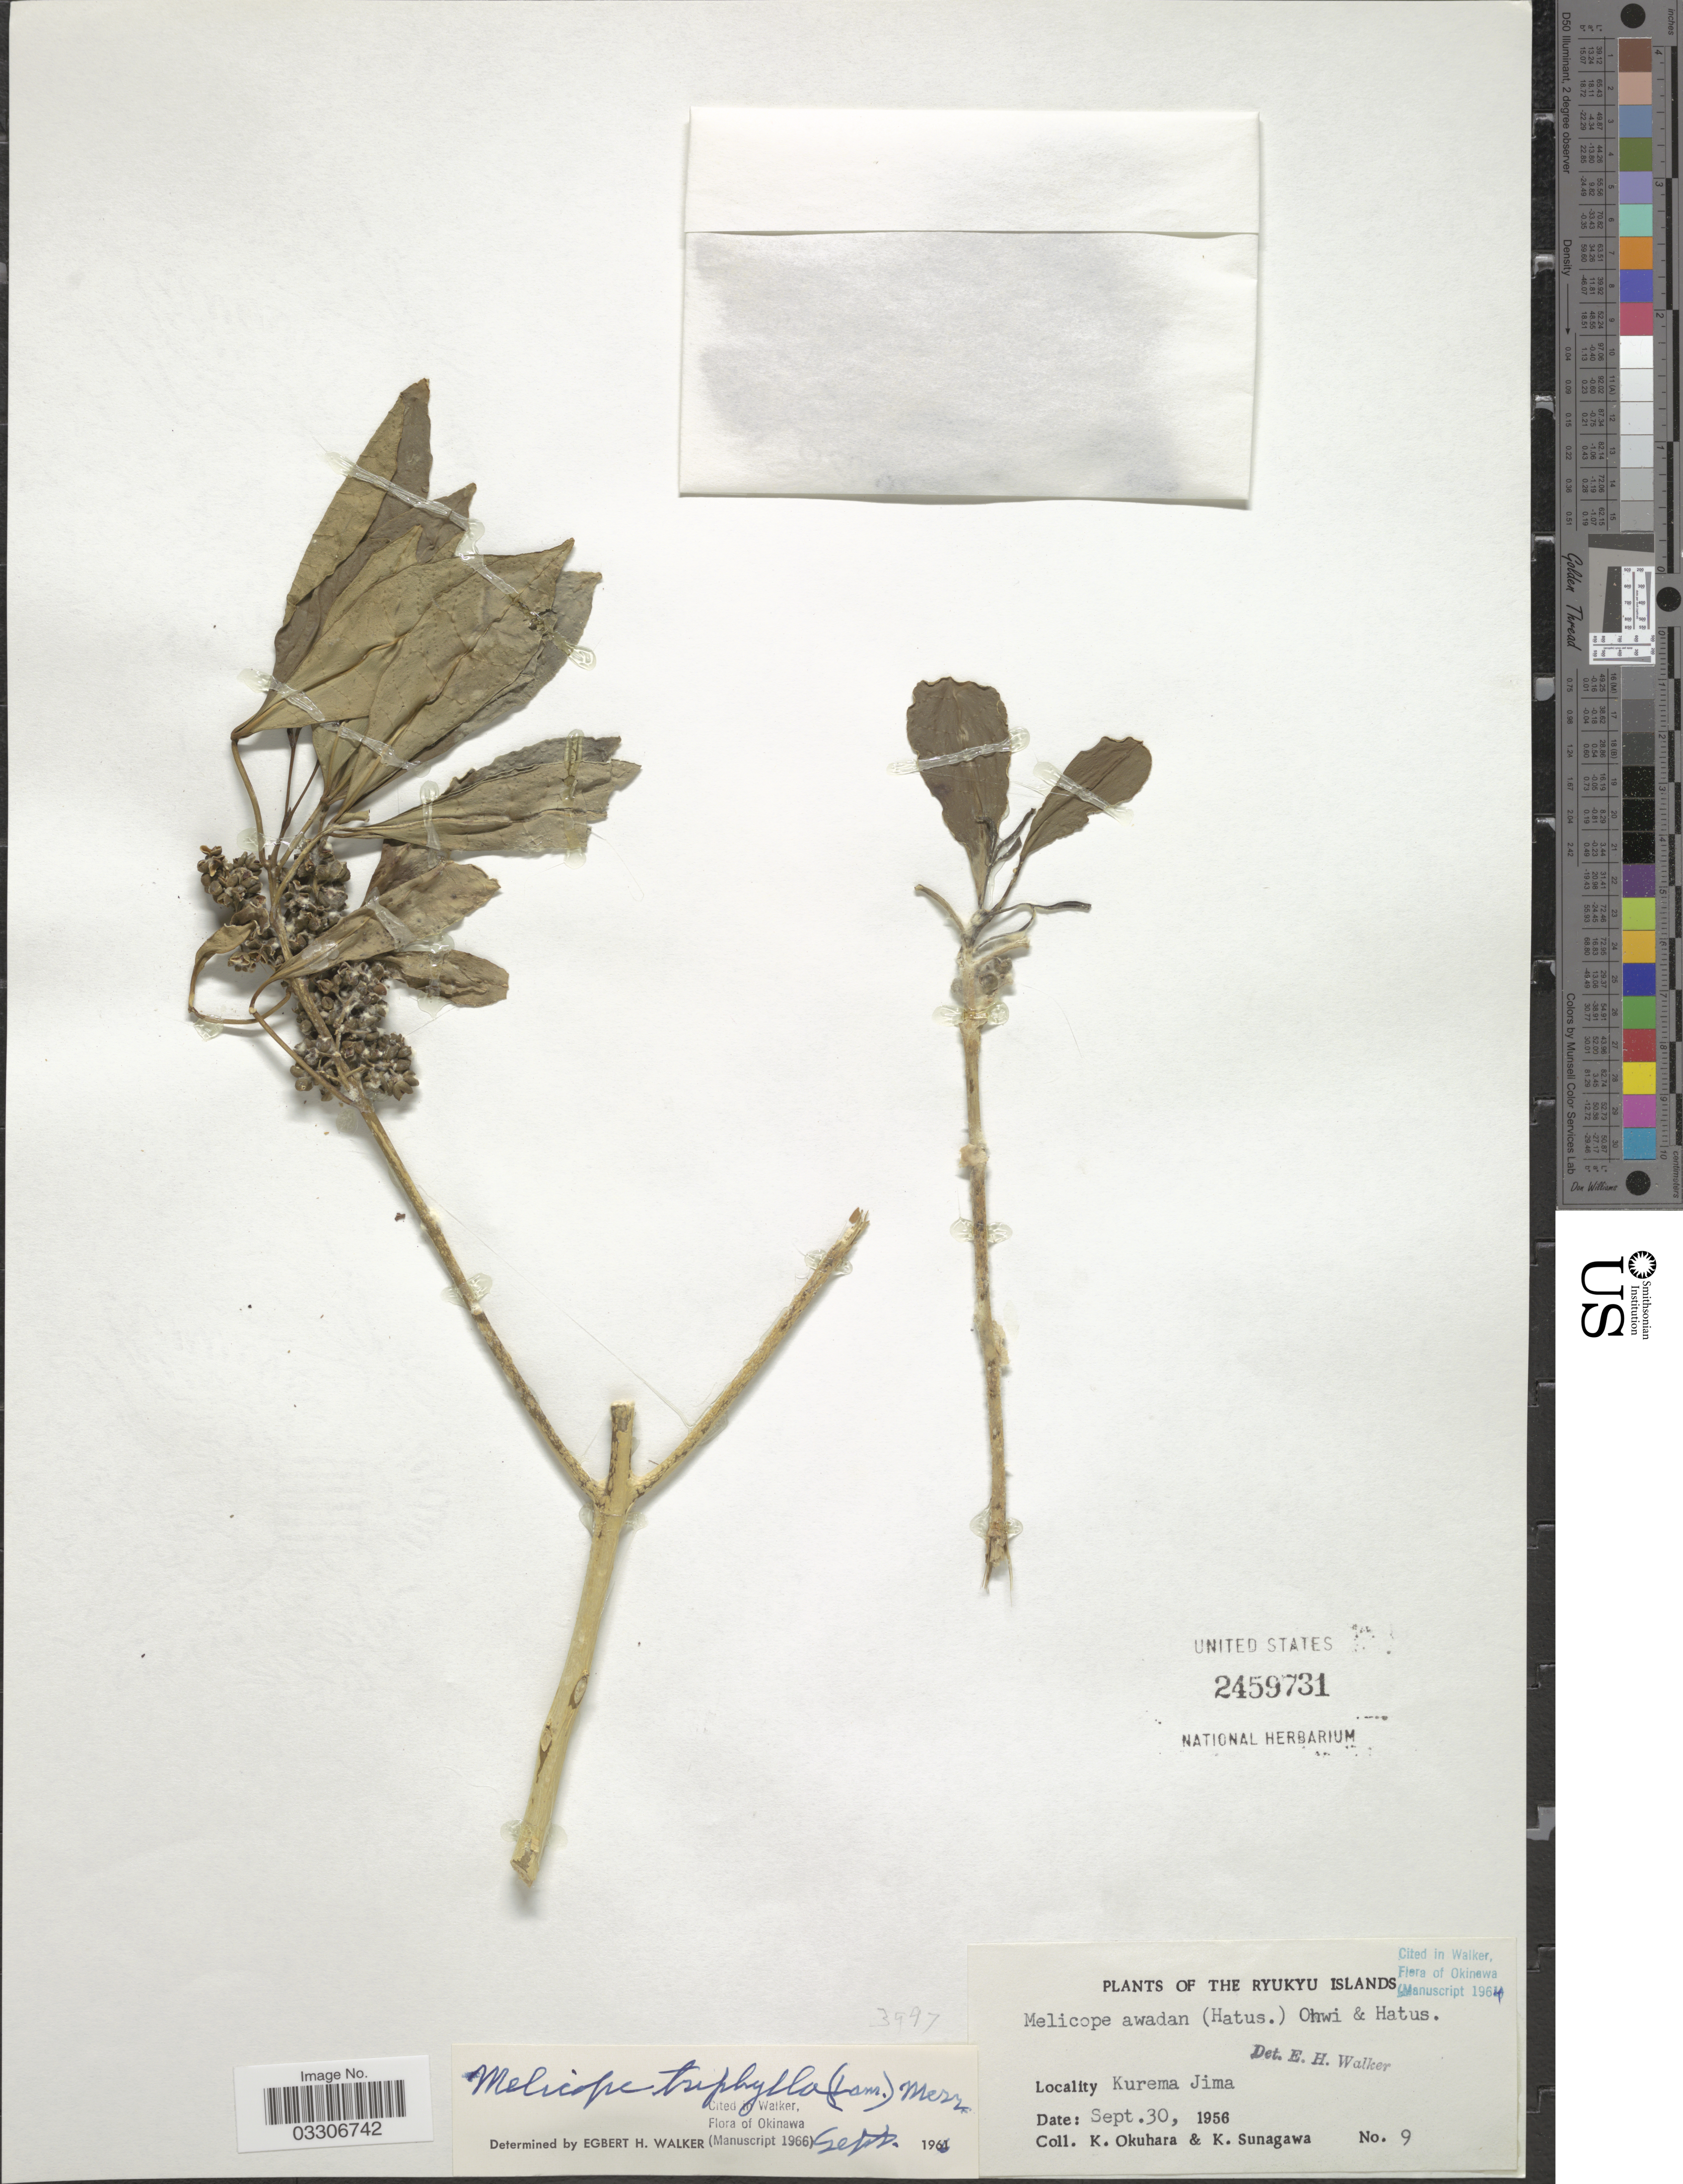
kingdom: Plantae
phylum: Tracheophyta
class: Magnoliopsida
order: Sapindales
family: Rutaceae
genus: Melicope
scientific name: Melicope triphylla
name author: (Lam.) Merr.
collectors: K. Okuhara & K. Sunagawa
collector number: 9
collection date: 1956-09-30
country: Japan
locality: Ryukyu Islands. Kurema Jima.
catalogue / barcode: US 2459731